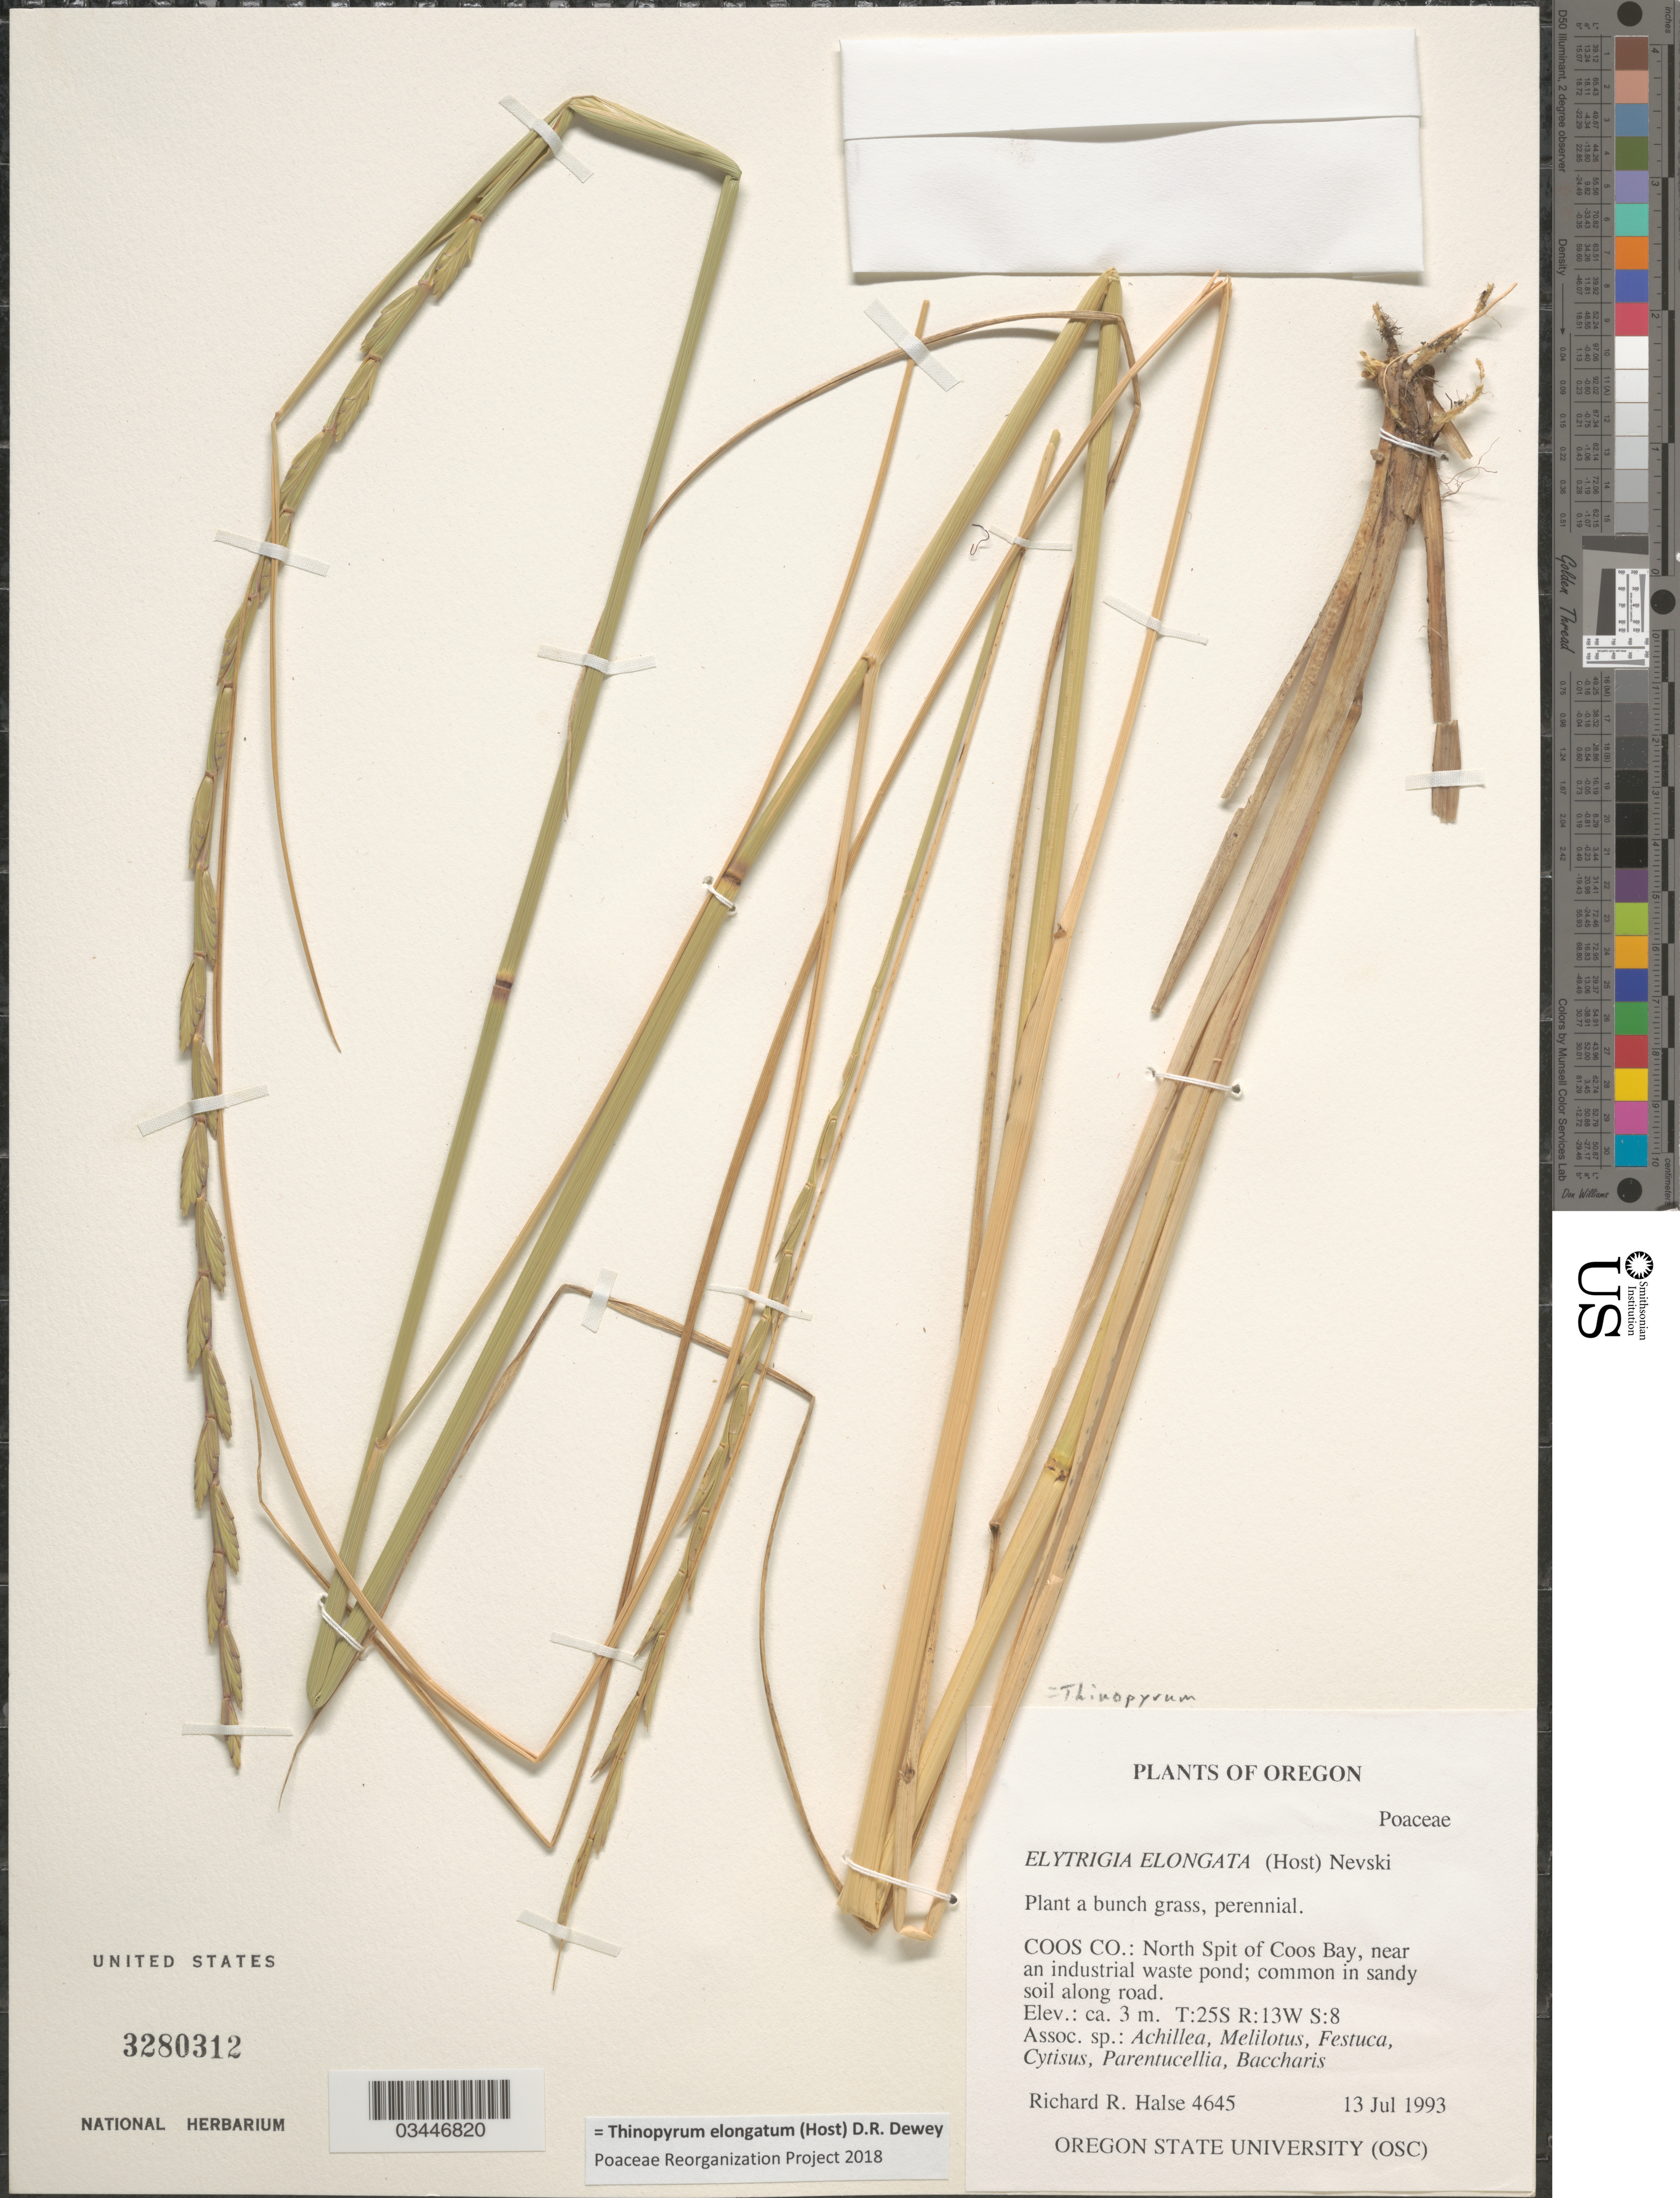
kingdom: Plantae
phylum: Tracheophyta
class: Liliopsida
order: Poales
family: Poaceae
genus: Aegilops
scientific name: Aegilops triuncialis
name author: L.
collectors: R. Halse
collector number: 4645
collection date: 1993-07-13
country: United States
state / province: Oregon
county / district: Coos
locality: Coos Co.: North Spit of Coos Bay, near an industrial waste pond; common in sandy soil along road. T:25S R:13W S:8.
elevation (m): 3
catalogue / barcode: US 3280312